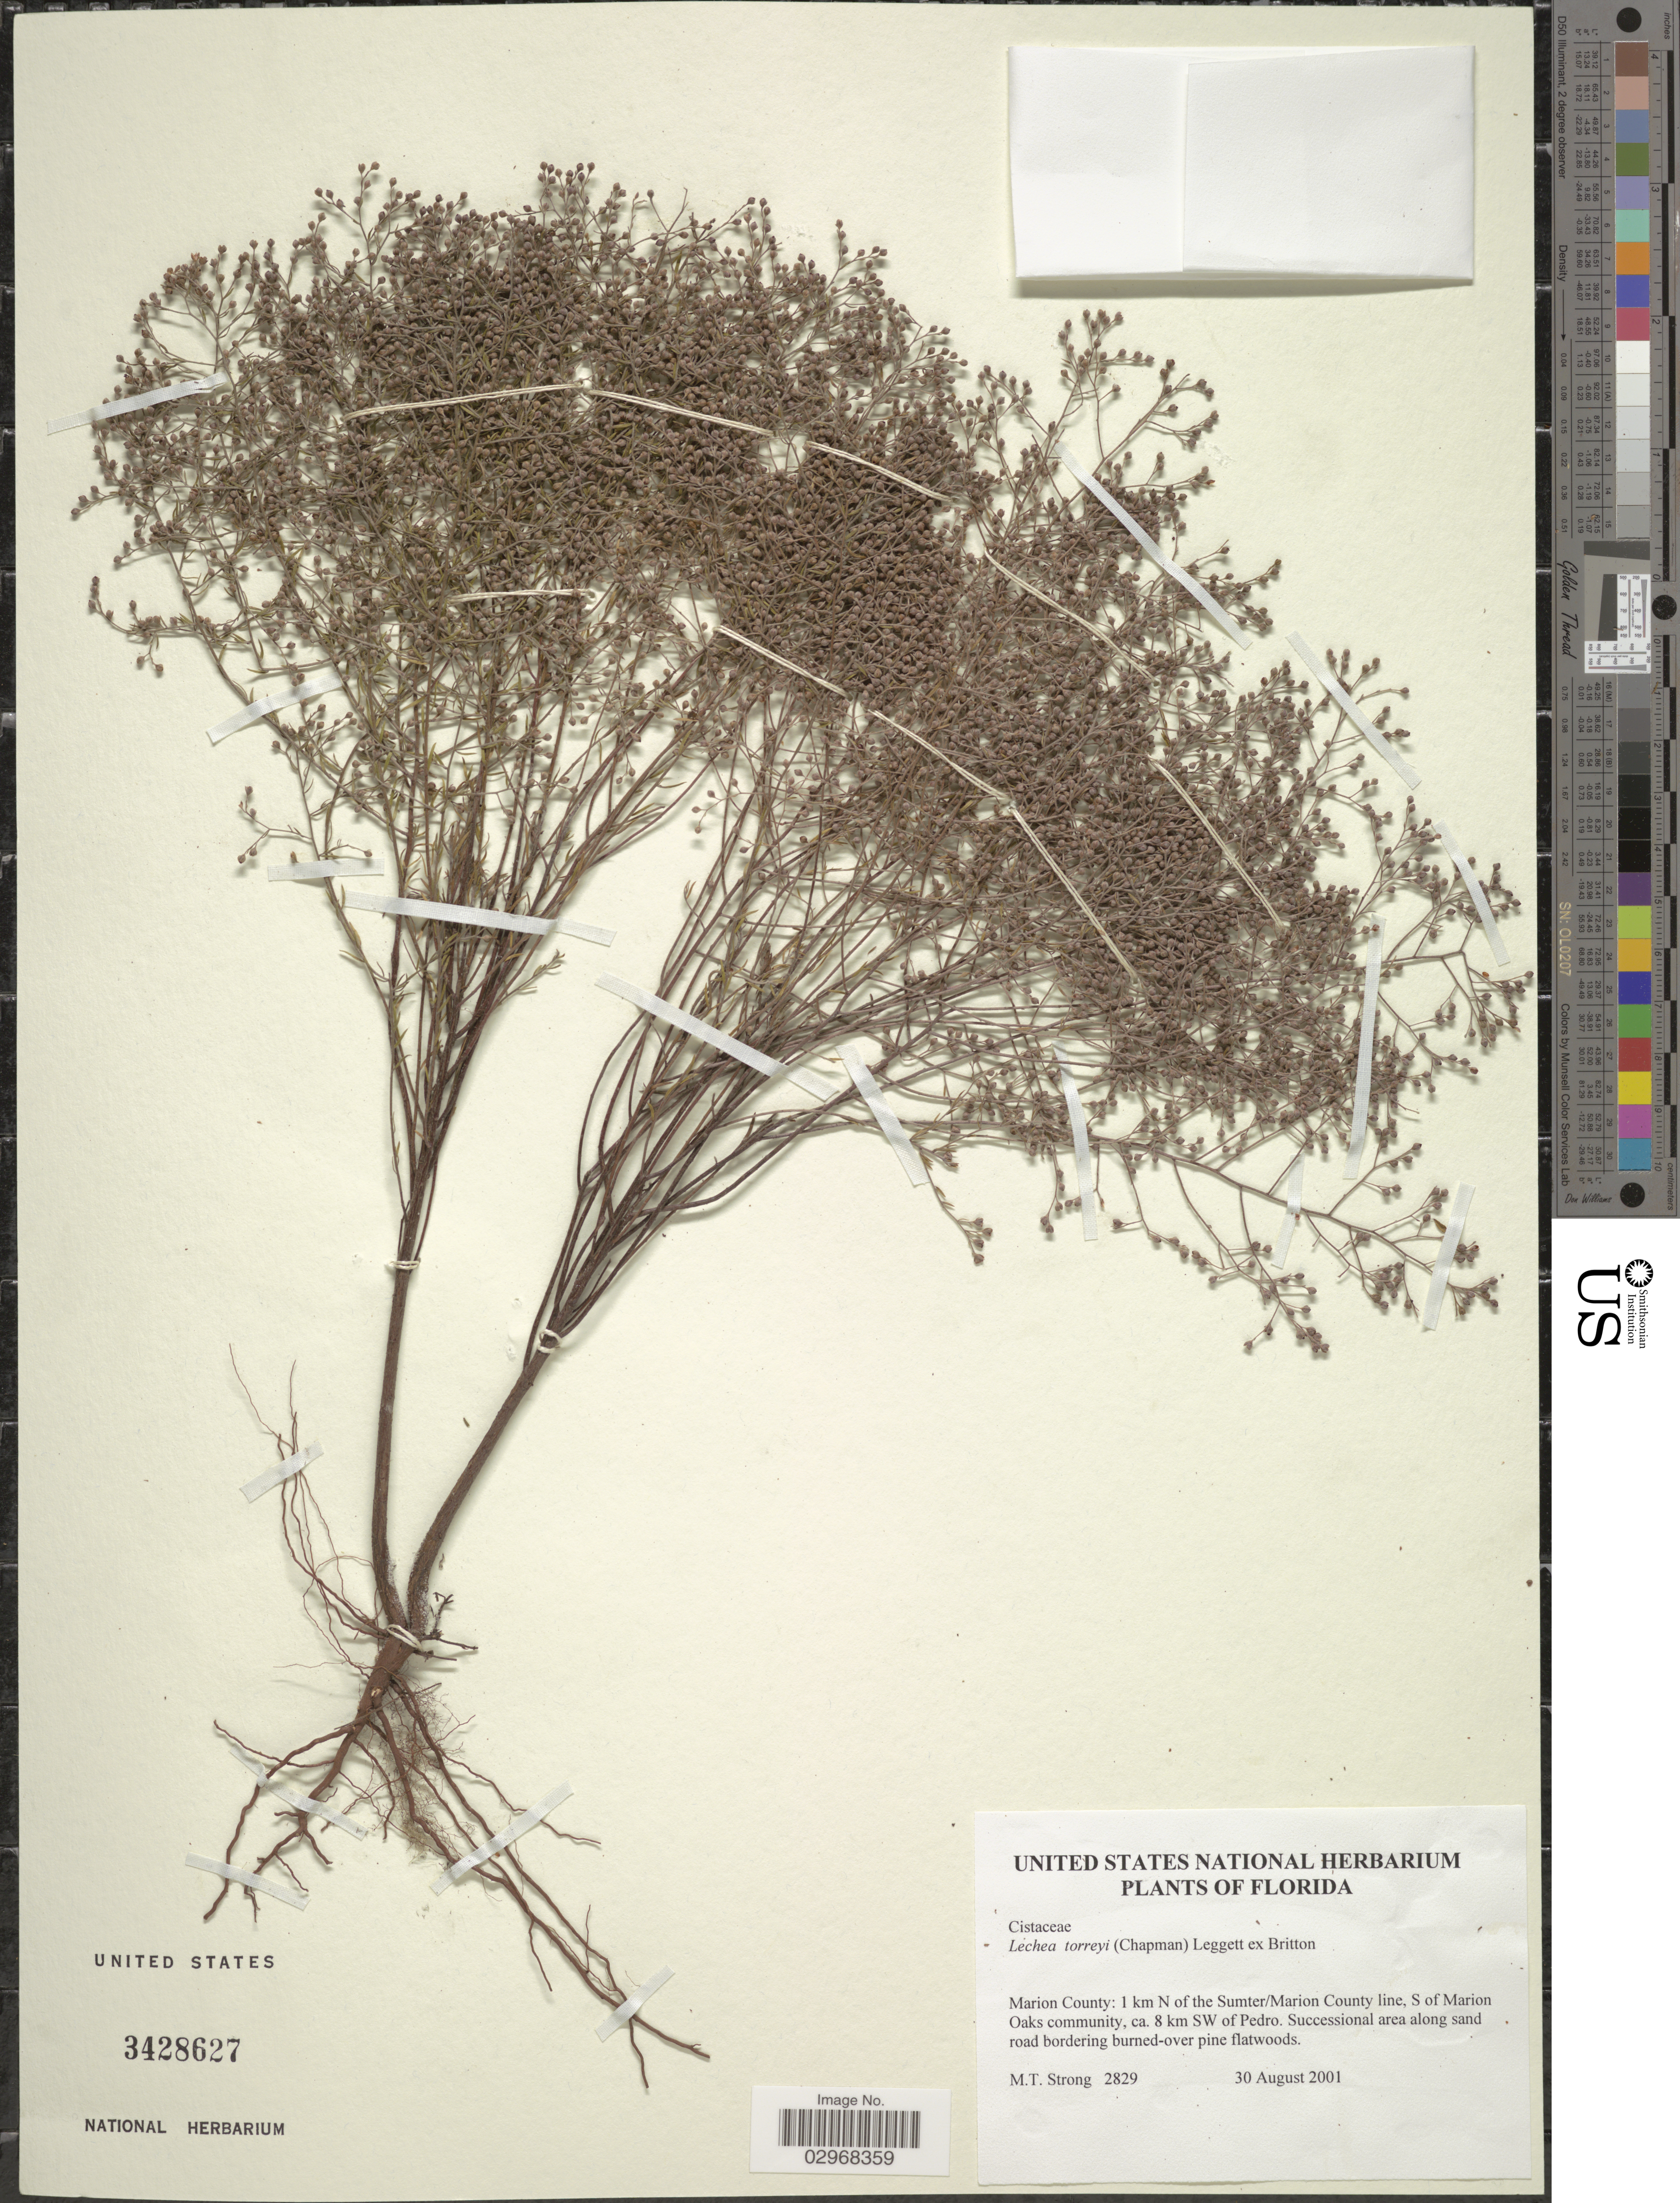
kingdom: Plantae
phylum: Tracheophyta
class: Magnoliopsida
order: Malvales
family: Cistaceae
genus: Lechea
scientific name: Lechea torreyi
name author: (Chapm.) Legg. ex Britton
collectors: M. T. Strong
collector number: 2829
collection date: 2001-08-30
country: United States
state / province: Florida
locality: Marion County: 1 km of the Sumter/Marion County line, S of Marion Oaks community, ca. 8 km SW of Pedro.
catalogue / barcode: US 3428627